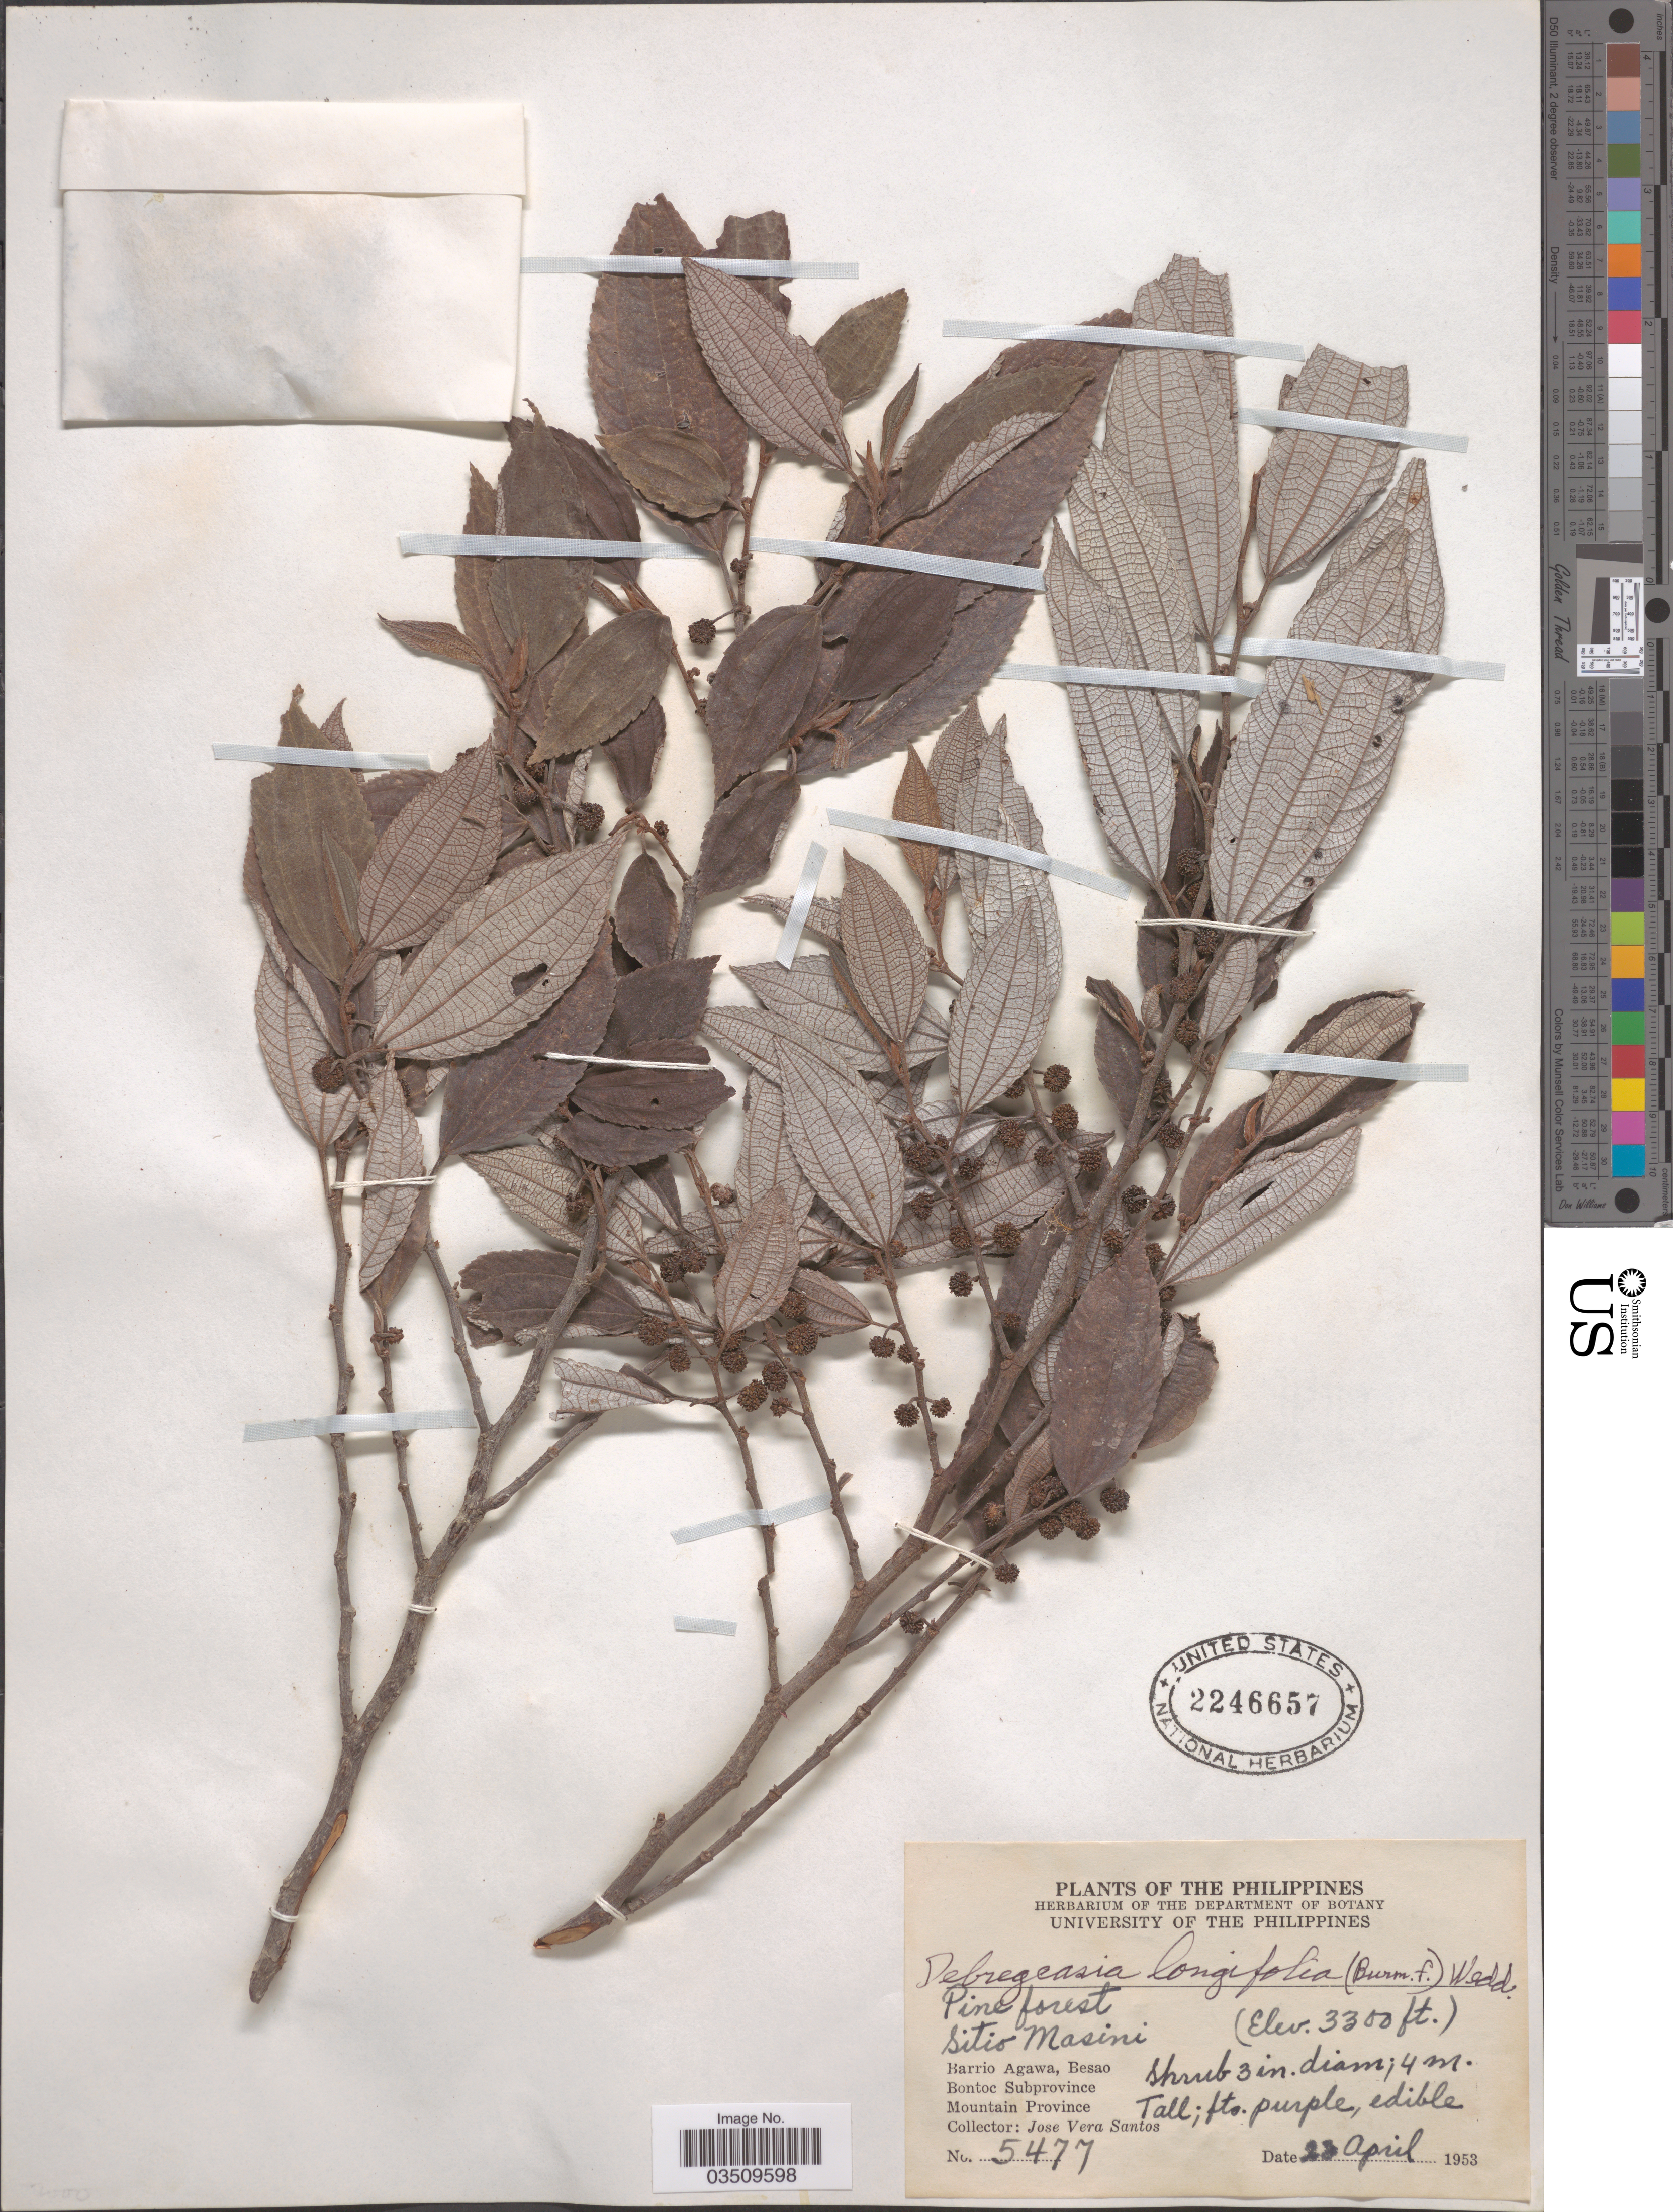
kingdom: Plantae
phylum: Tracheophyta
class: Magnoliopsida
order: Rosales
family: Urticaceae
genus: Debregeasia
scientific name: Debregeasia longifolia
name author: (Burm. f.) Wedd.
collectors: J. V. Santos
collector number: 5477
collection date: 1953-04-22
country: Philippines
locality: Sitio Masini, Barrio Agawa, Besao. Bontoc Subprovince. Mountain Province.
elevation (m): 1006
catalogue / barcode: US 2246657